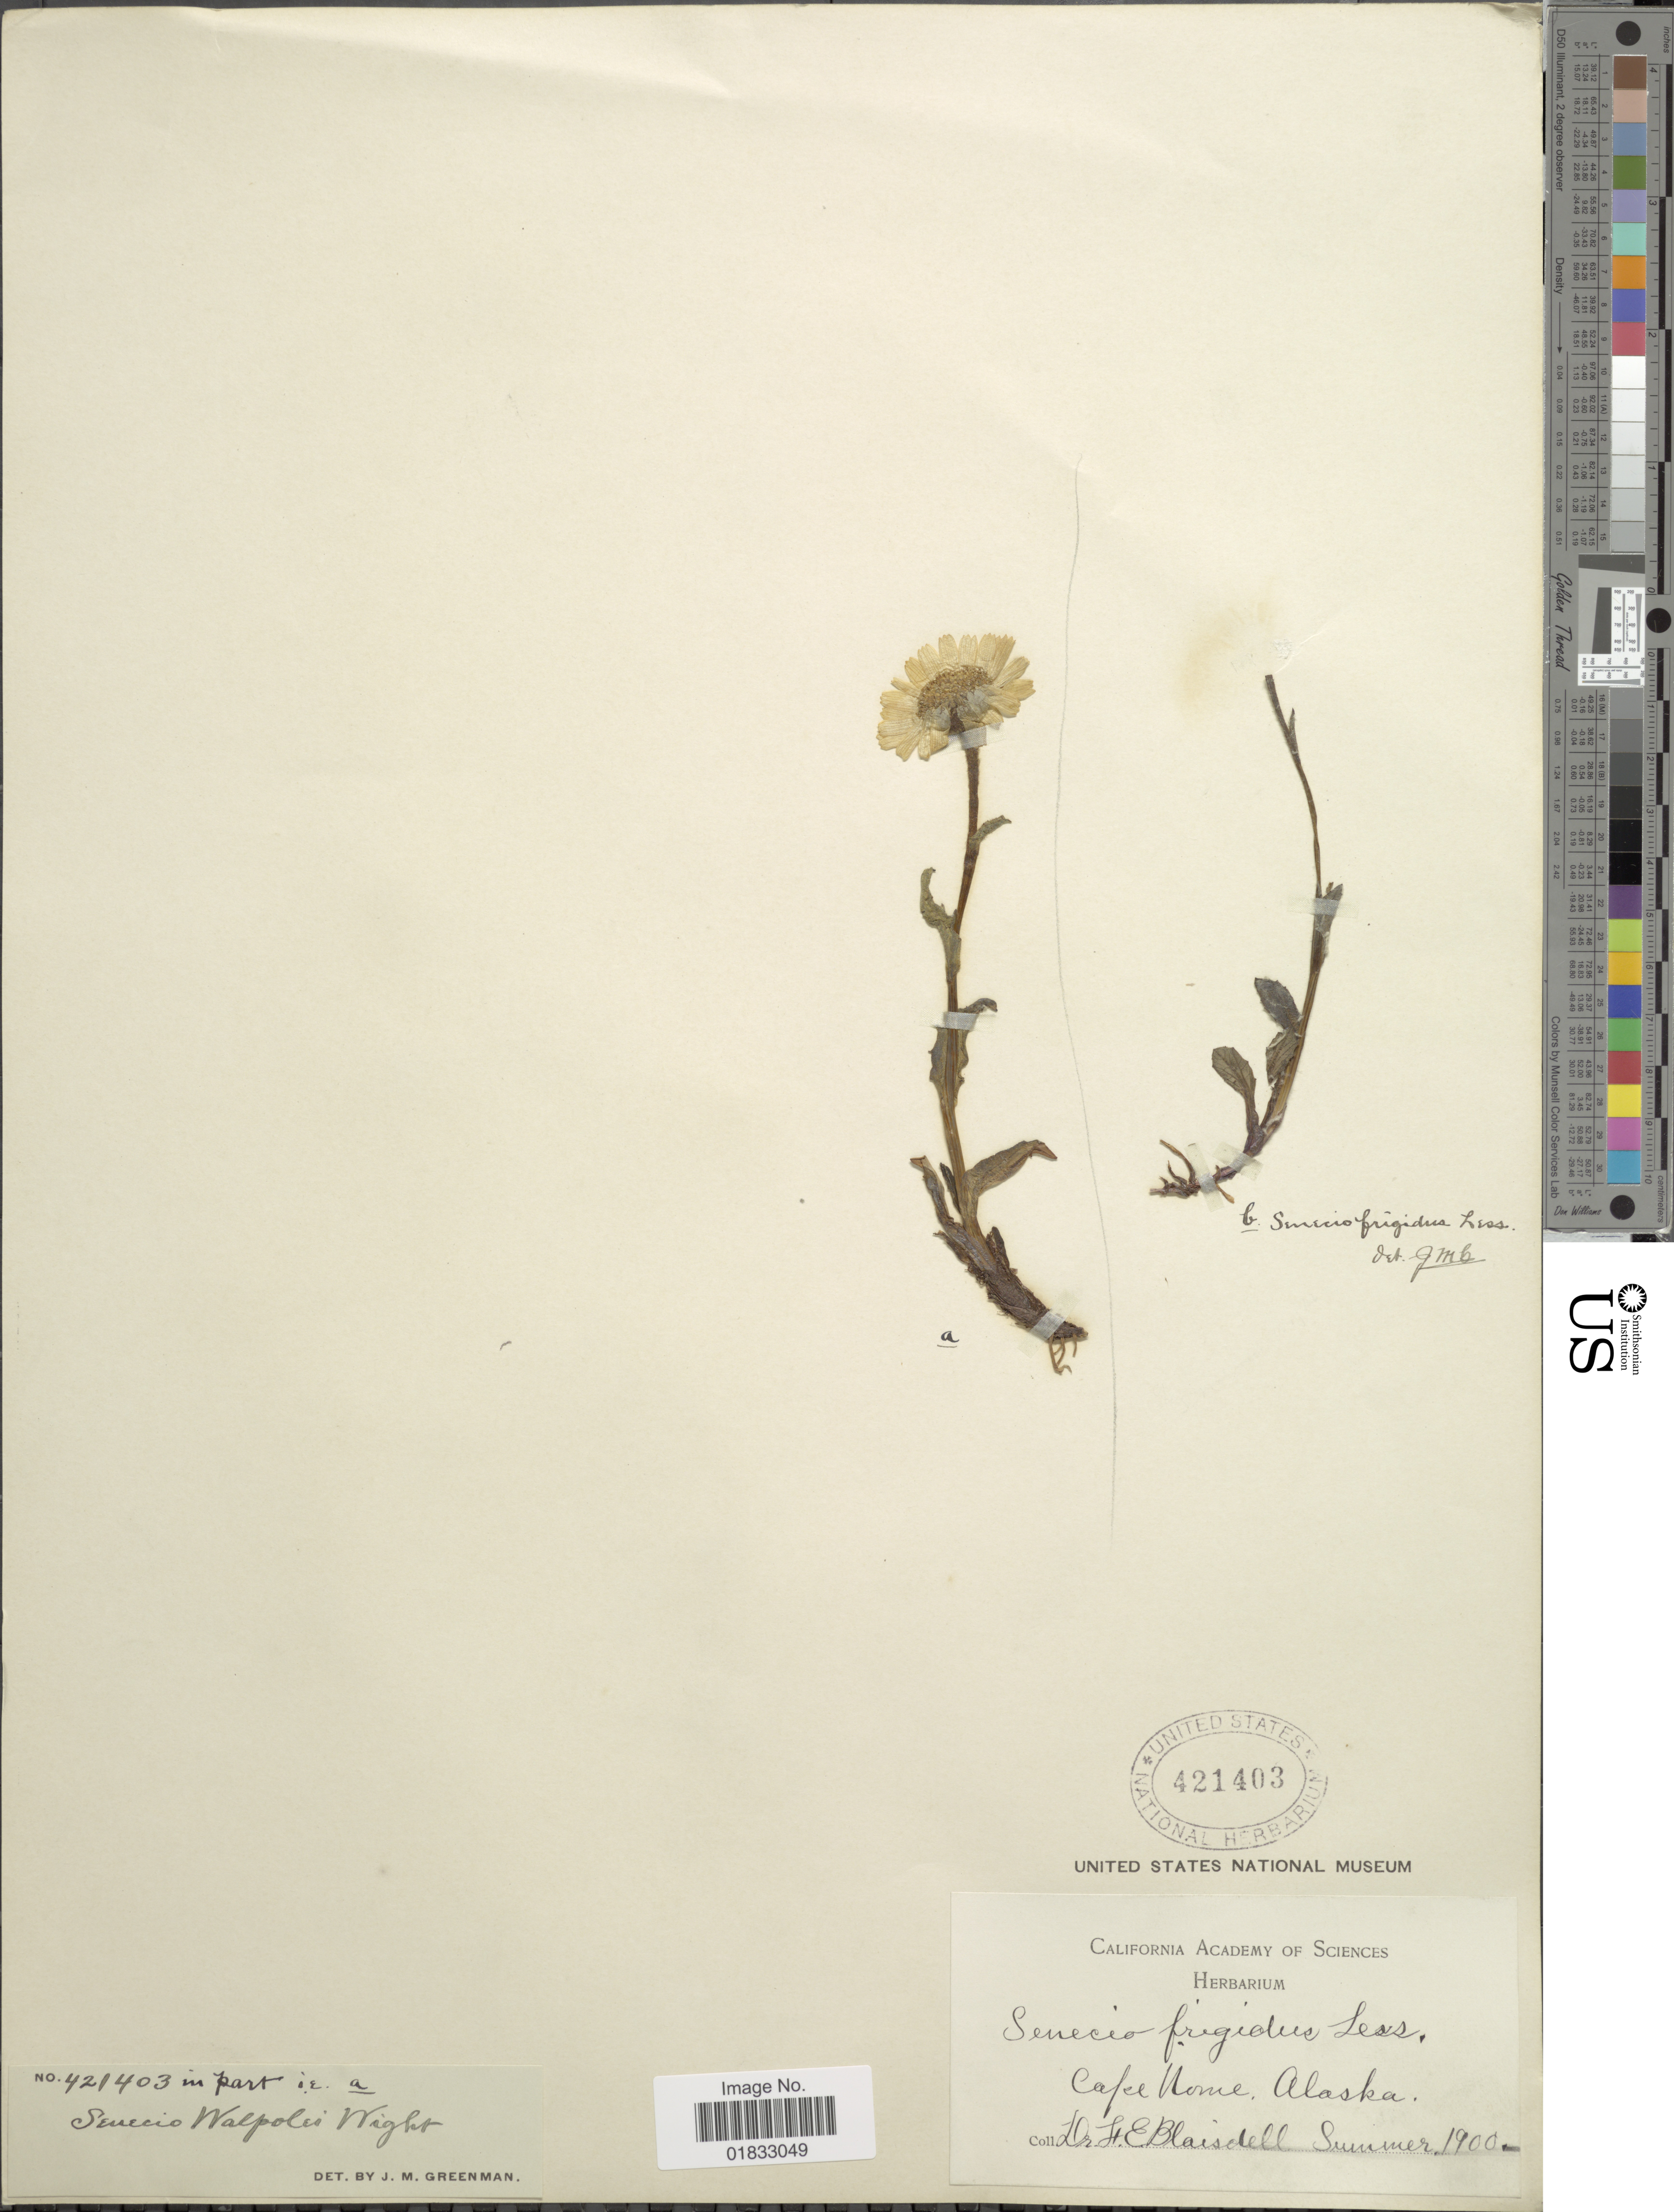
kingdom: Plantae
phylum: Tracheophyta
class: Magnoliopsida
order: Asterales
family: Asteraceae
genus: Tephroseris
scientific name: Tephroseris frigida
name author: (Richardson) Holub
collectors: F. Blaisdell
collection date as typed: summer 1900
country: United States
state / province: Alaska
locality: Cape Nome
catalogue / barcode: US 421403